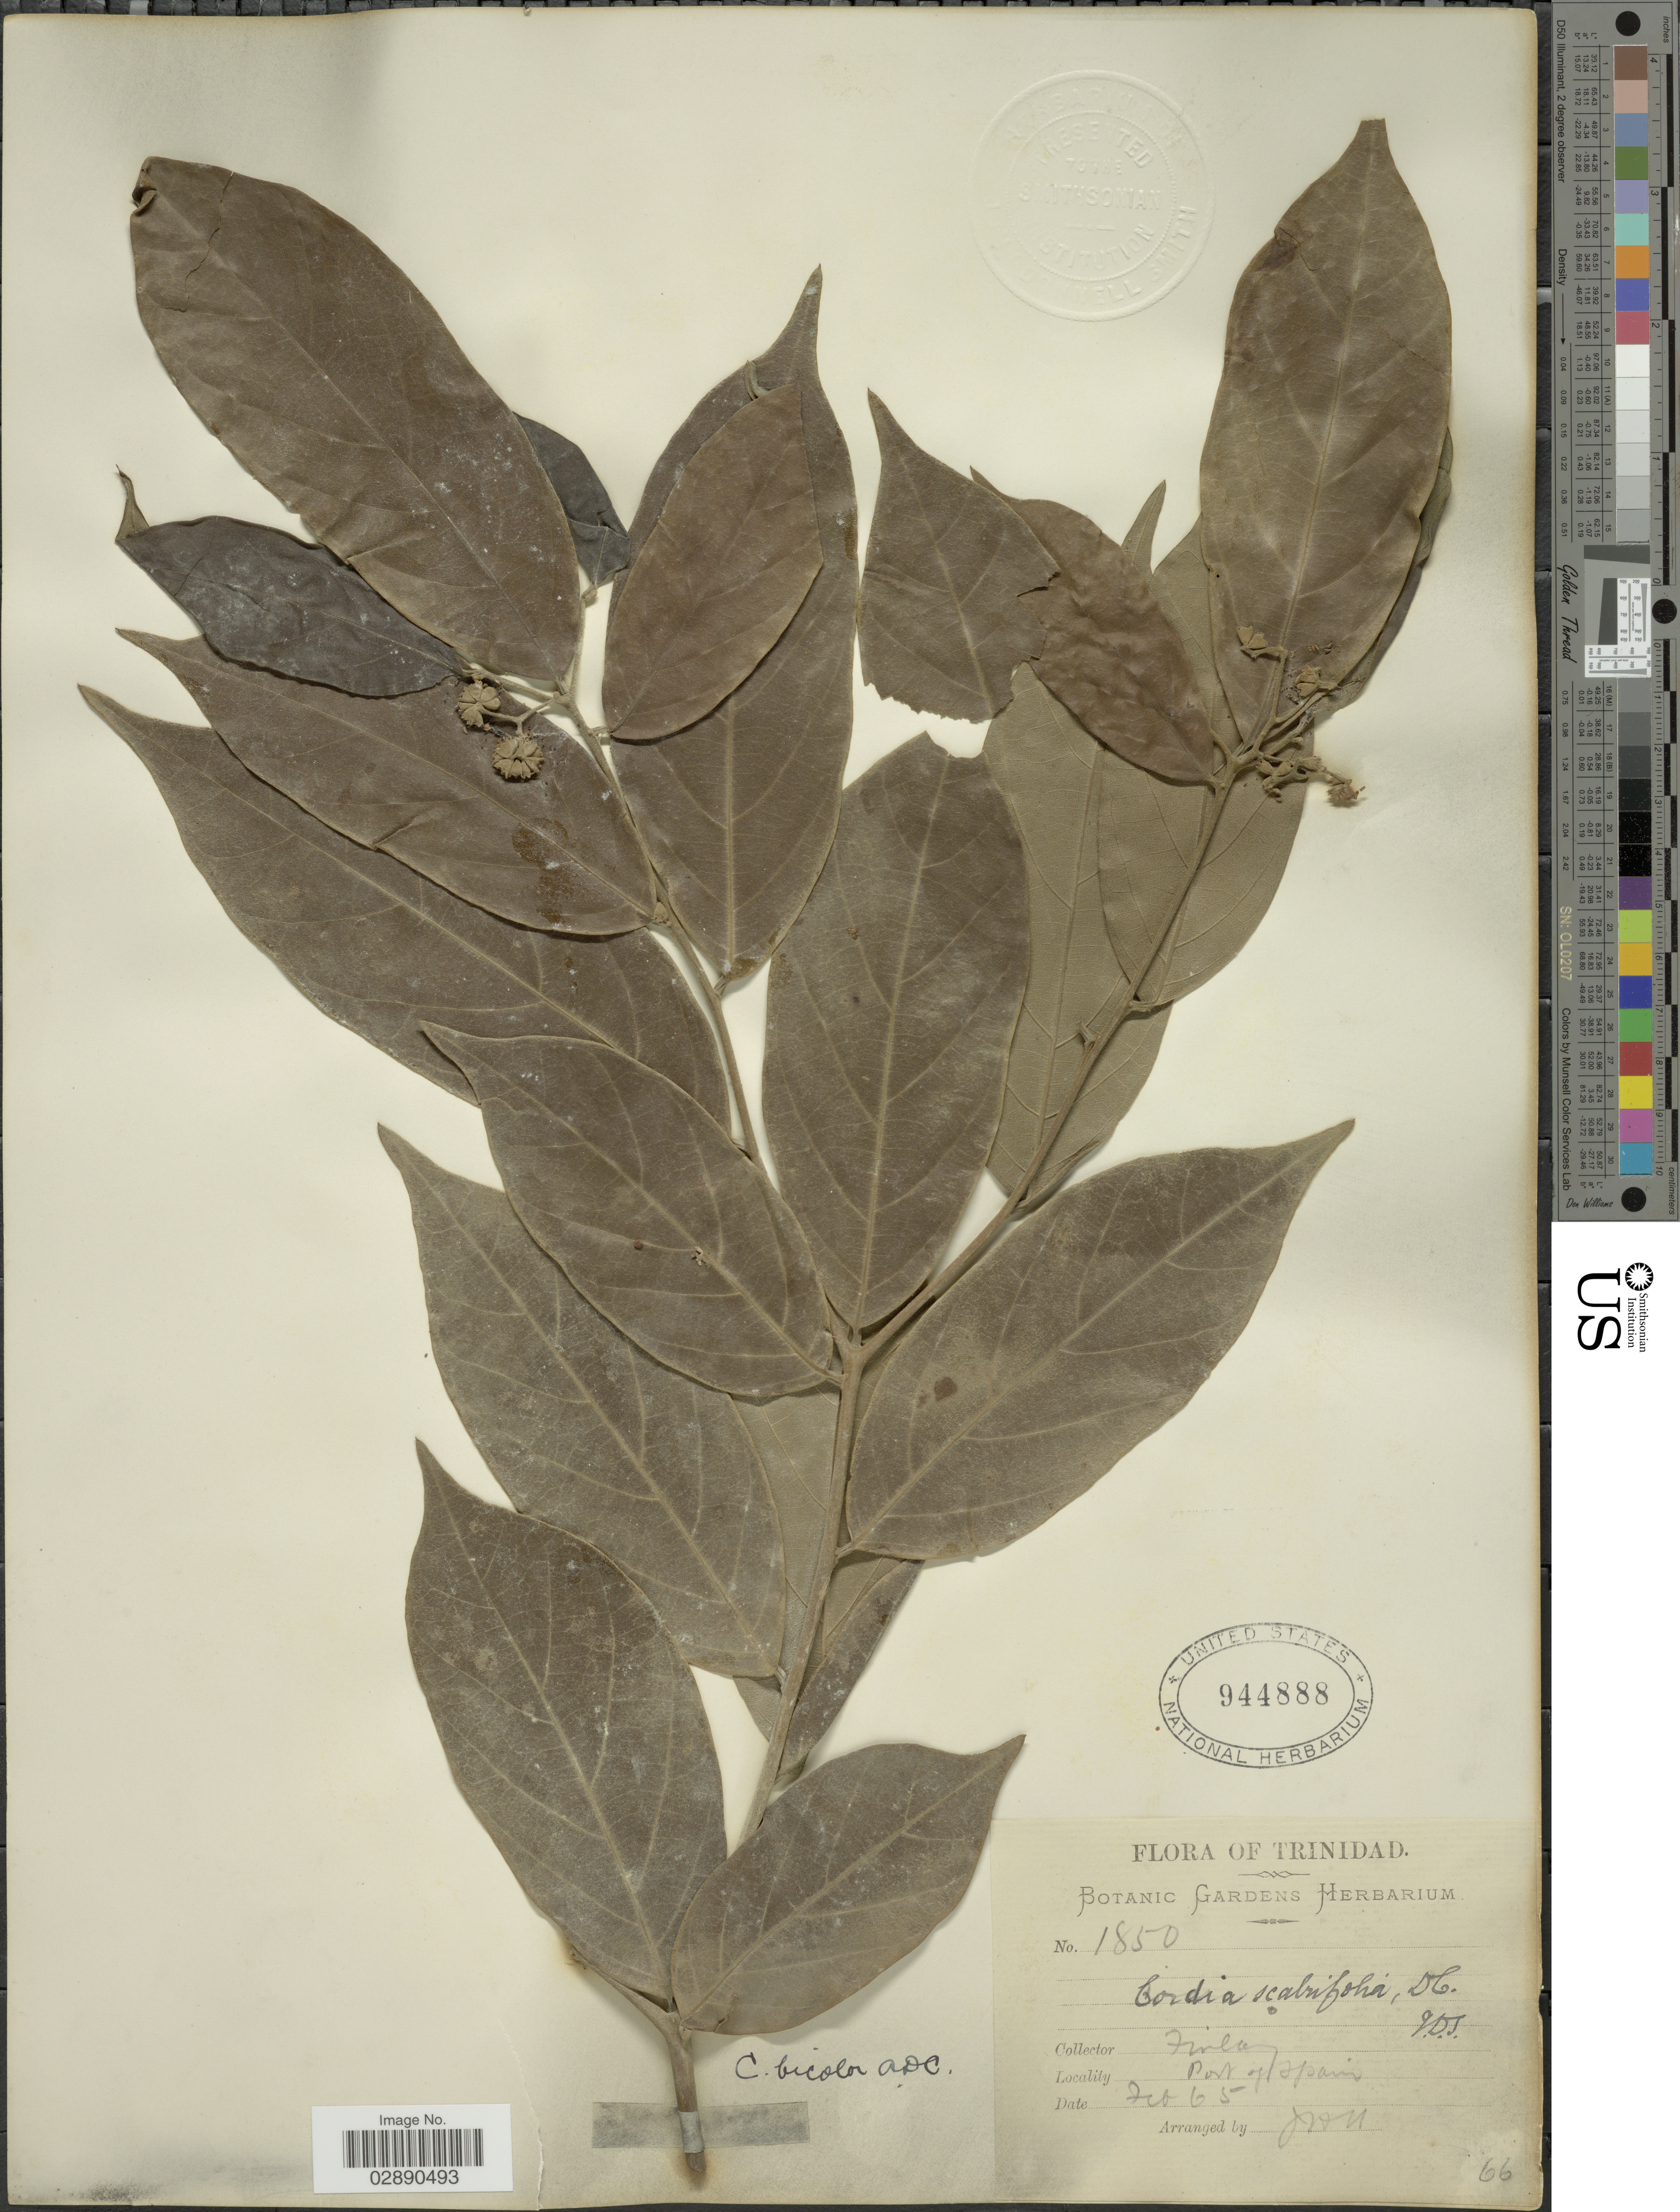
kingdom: Plantae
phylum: Tracheophyta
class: Magnoliopsida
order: Boraginales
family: Cordiaceae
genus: Cordia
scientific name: Cordia bicolor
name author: A. DC.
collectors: -. Finlay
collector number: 1850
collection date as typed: Transcribed d/m/y: /2/65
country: Trinidad and Tobago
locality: Trinidad, Port of Spain.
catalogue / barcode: US 944888